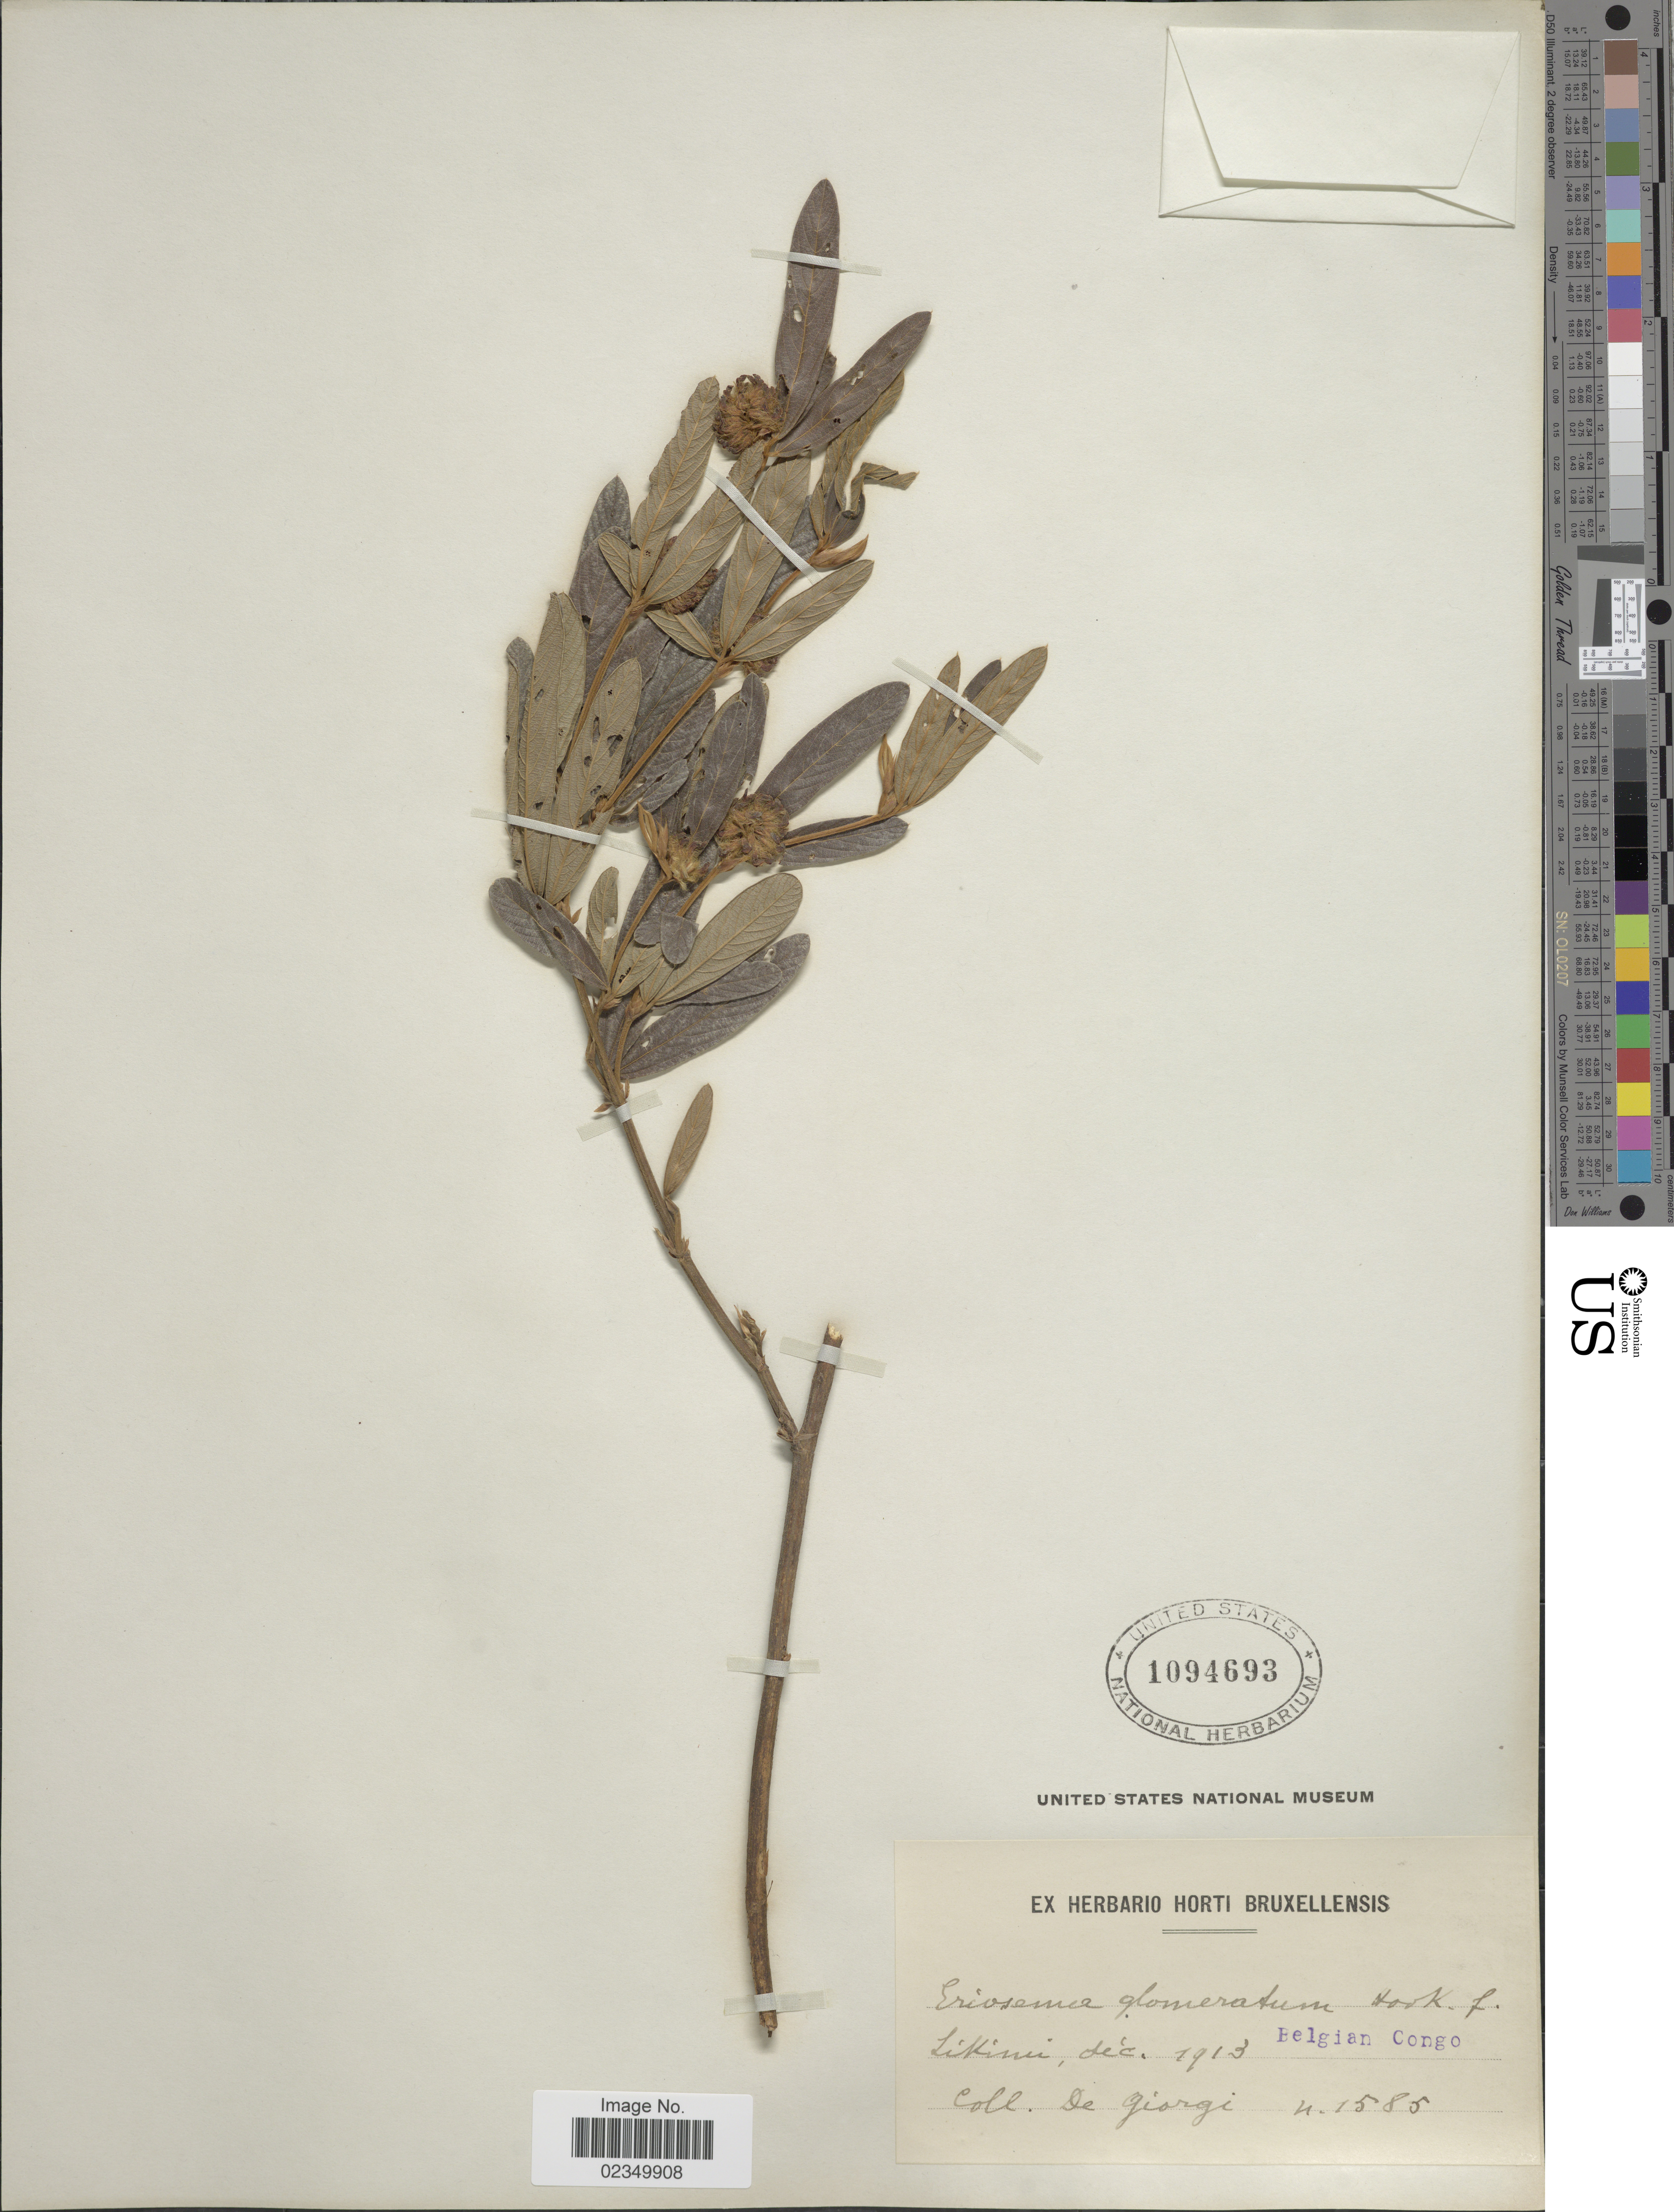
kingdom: Plantae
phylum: Tracheophyta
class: Magnoliopsida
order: Fabales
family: Fabaceae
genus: Eriosema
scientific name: Eriosema glomeratum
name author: (Guill. & Perr.) Hook. f.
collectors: D. Giorgi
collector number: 1585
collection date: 1913-12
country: Congo, Democratic Republic of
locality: Likimi, Belgian Congo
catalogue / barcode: US 1094693